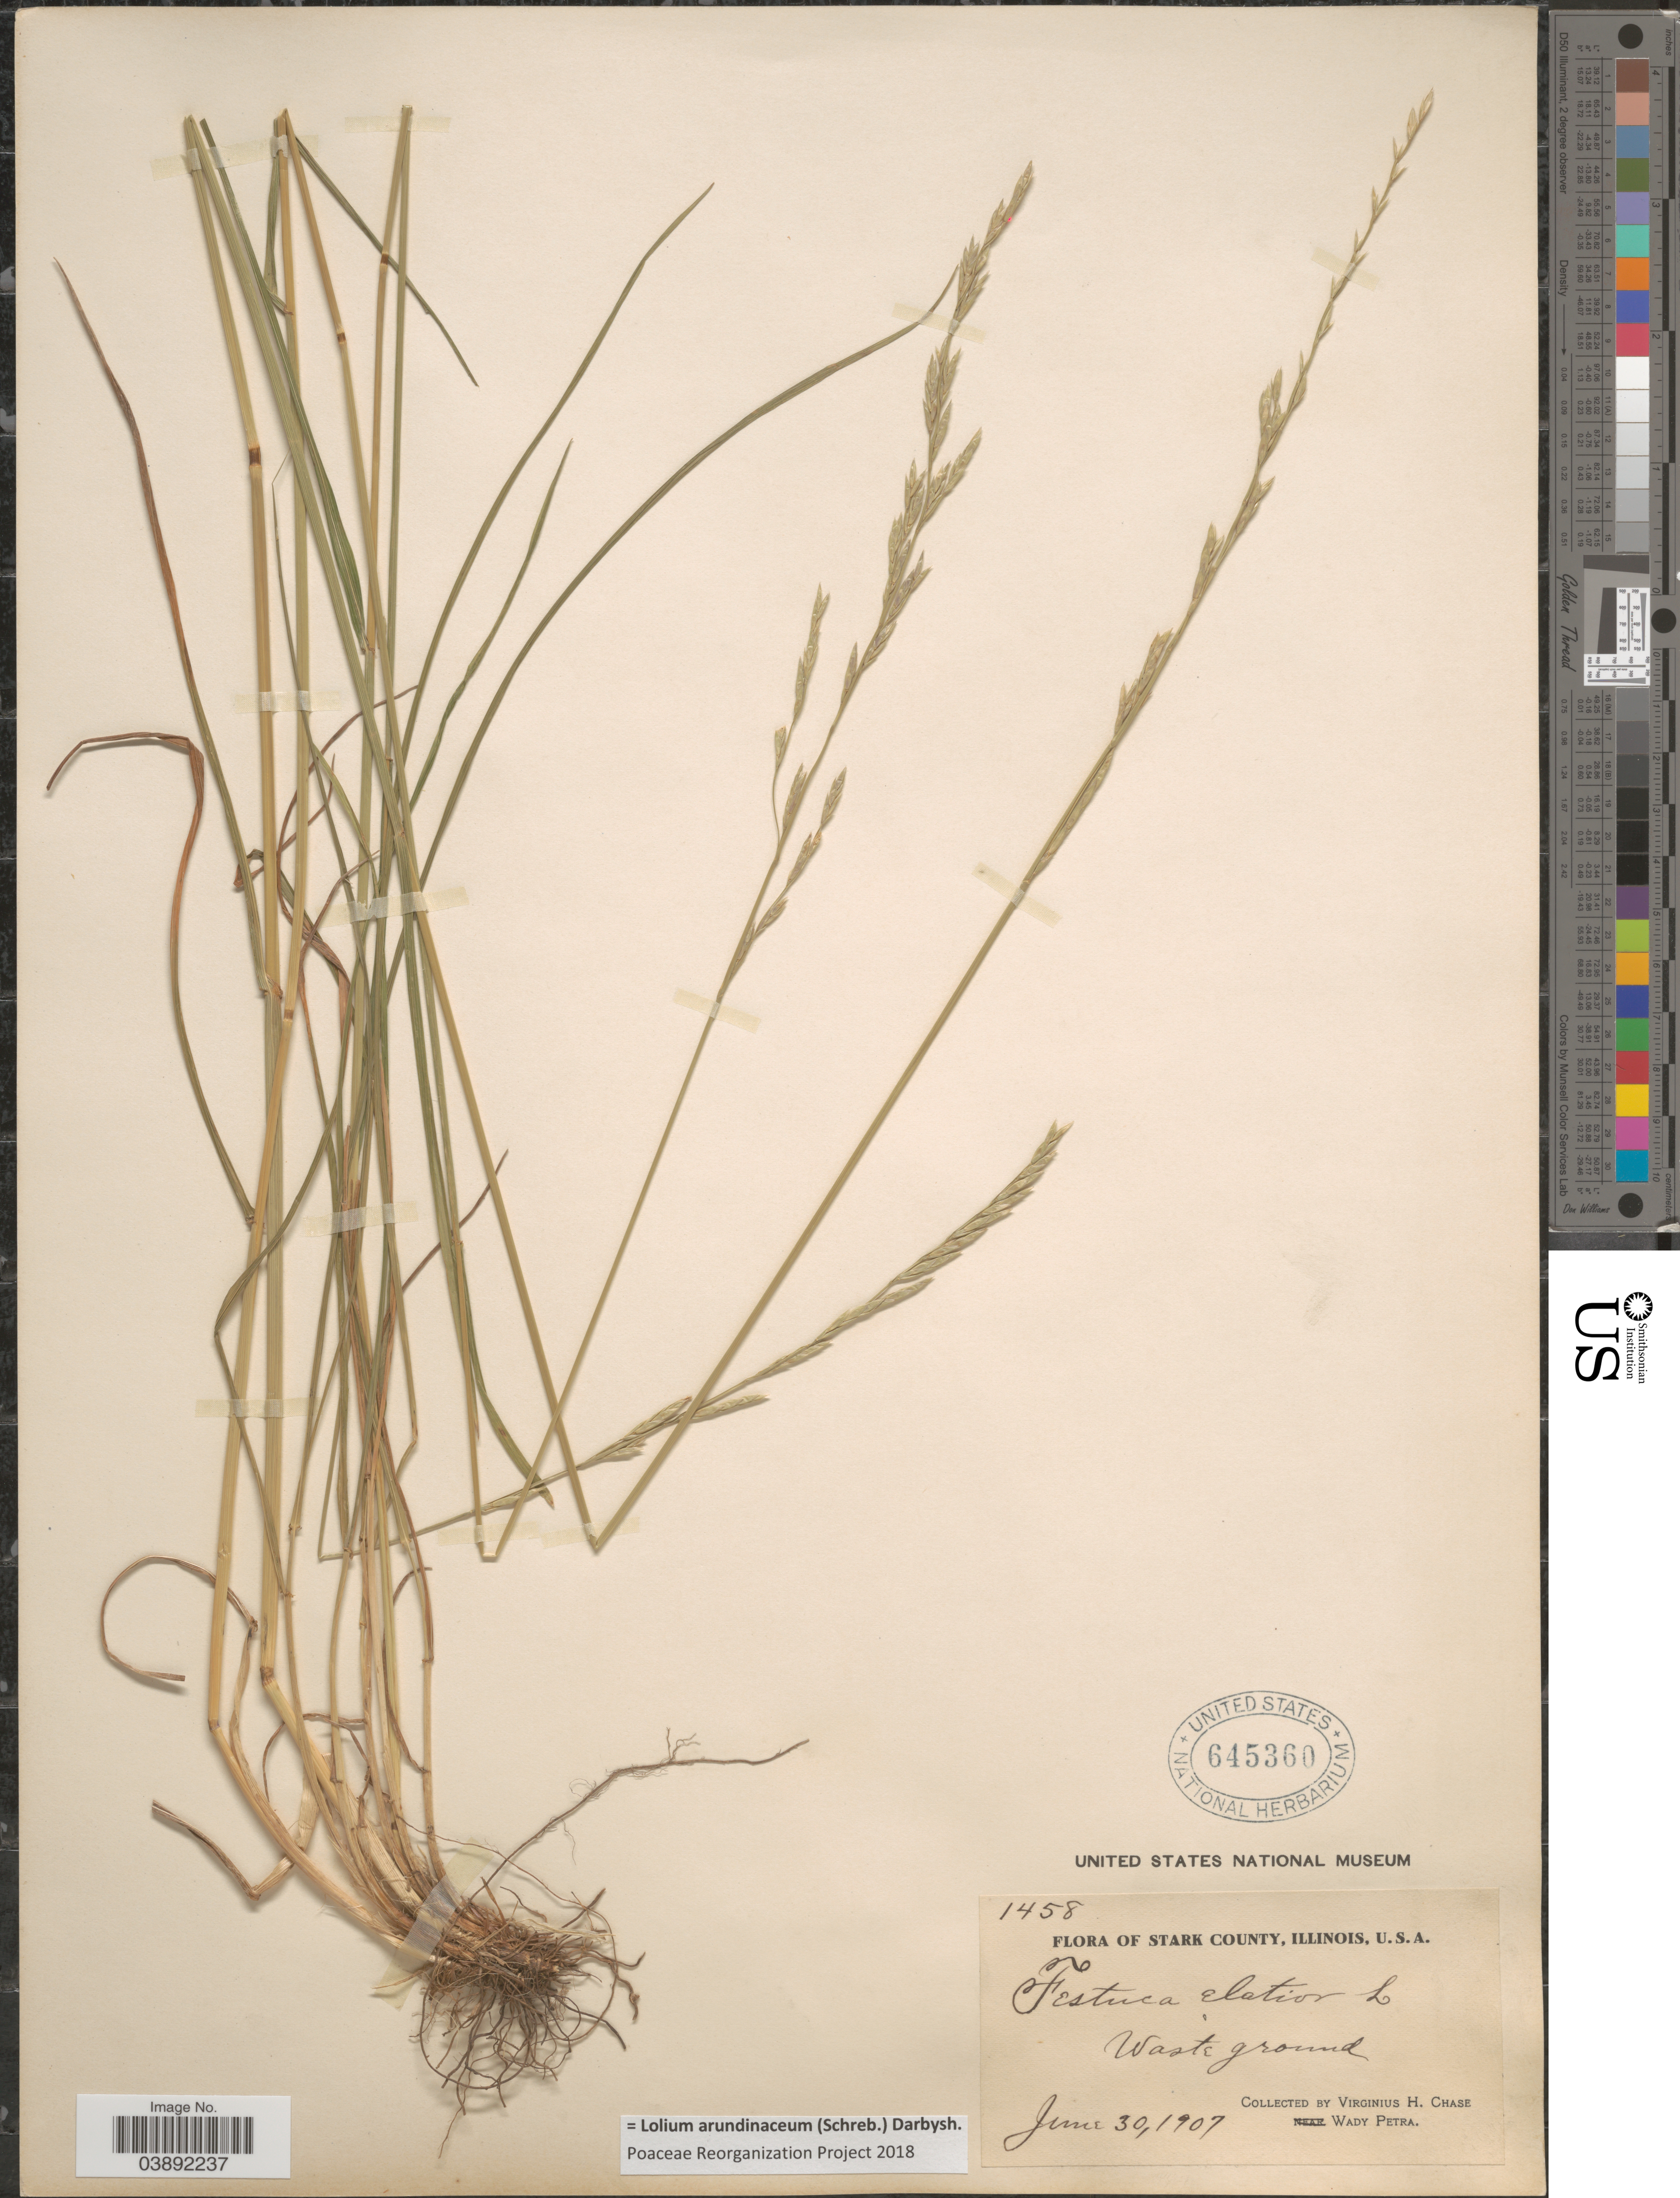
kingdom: Plantae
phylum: Tracheophyta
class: Liliopsida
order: Poales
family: Poaceae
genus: Lolium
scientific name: Lolium arundinaceum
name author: (Schreb.) Darbysh.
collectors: V. H. Chase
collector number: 1458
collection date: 1907-06-30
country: United States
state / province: Illinois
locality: Stark County. Waste ground. Wady Petra.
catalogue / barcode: US 645360